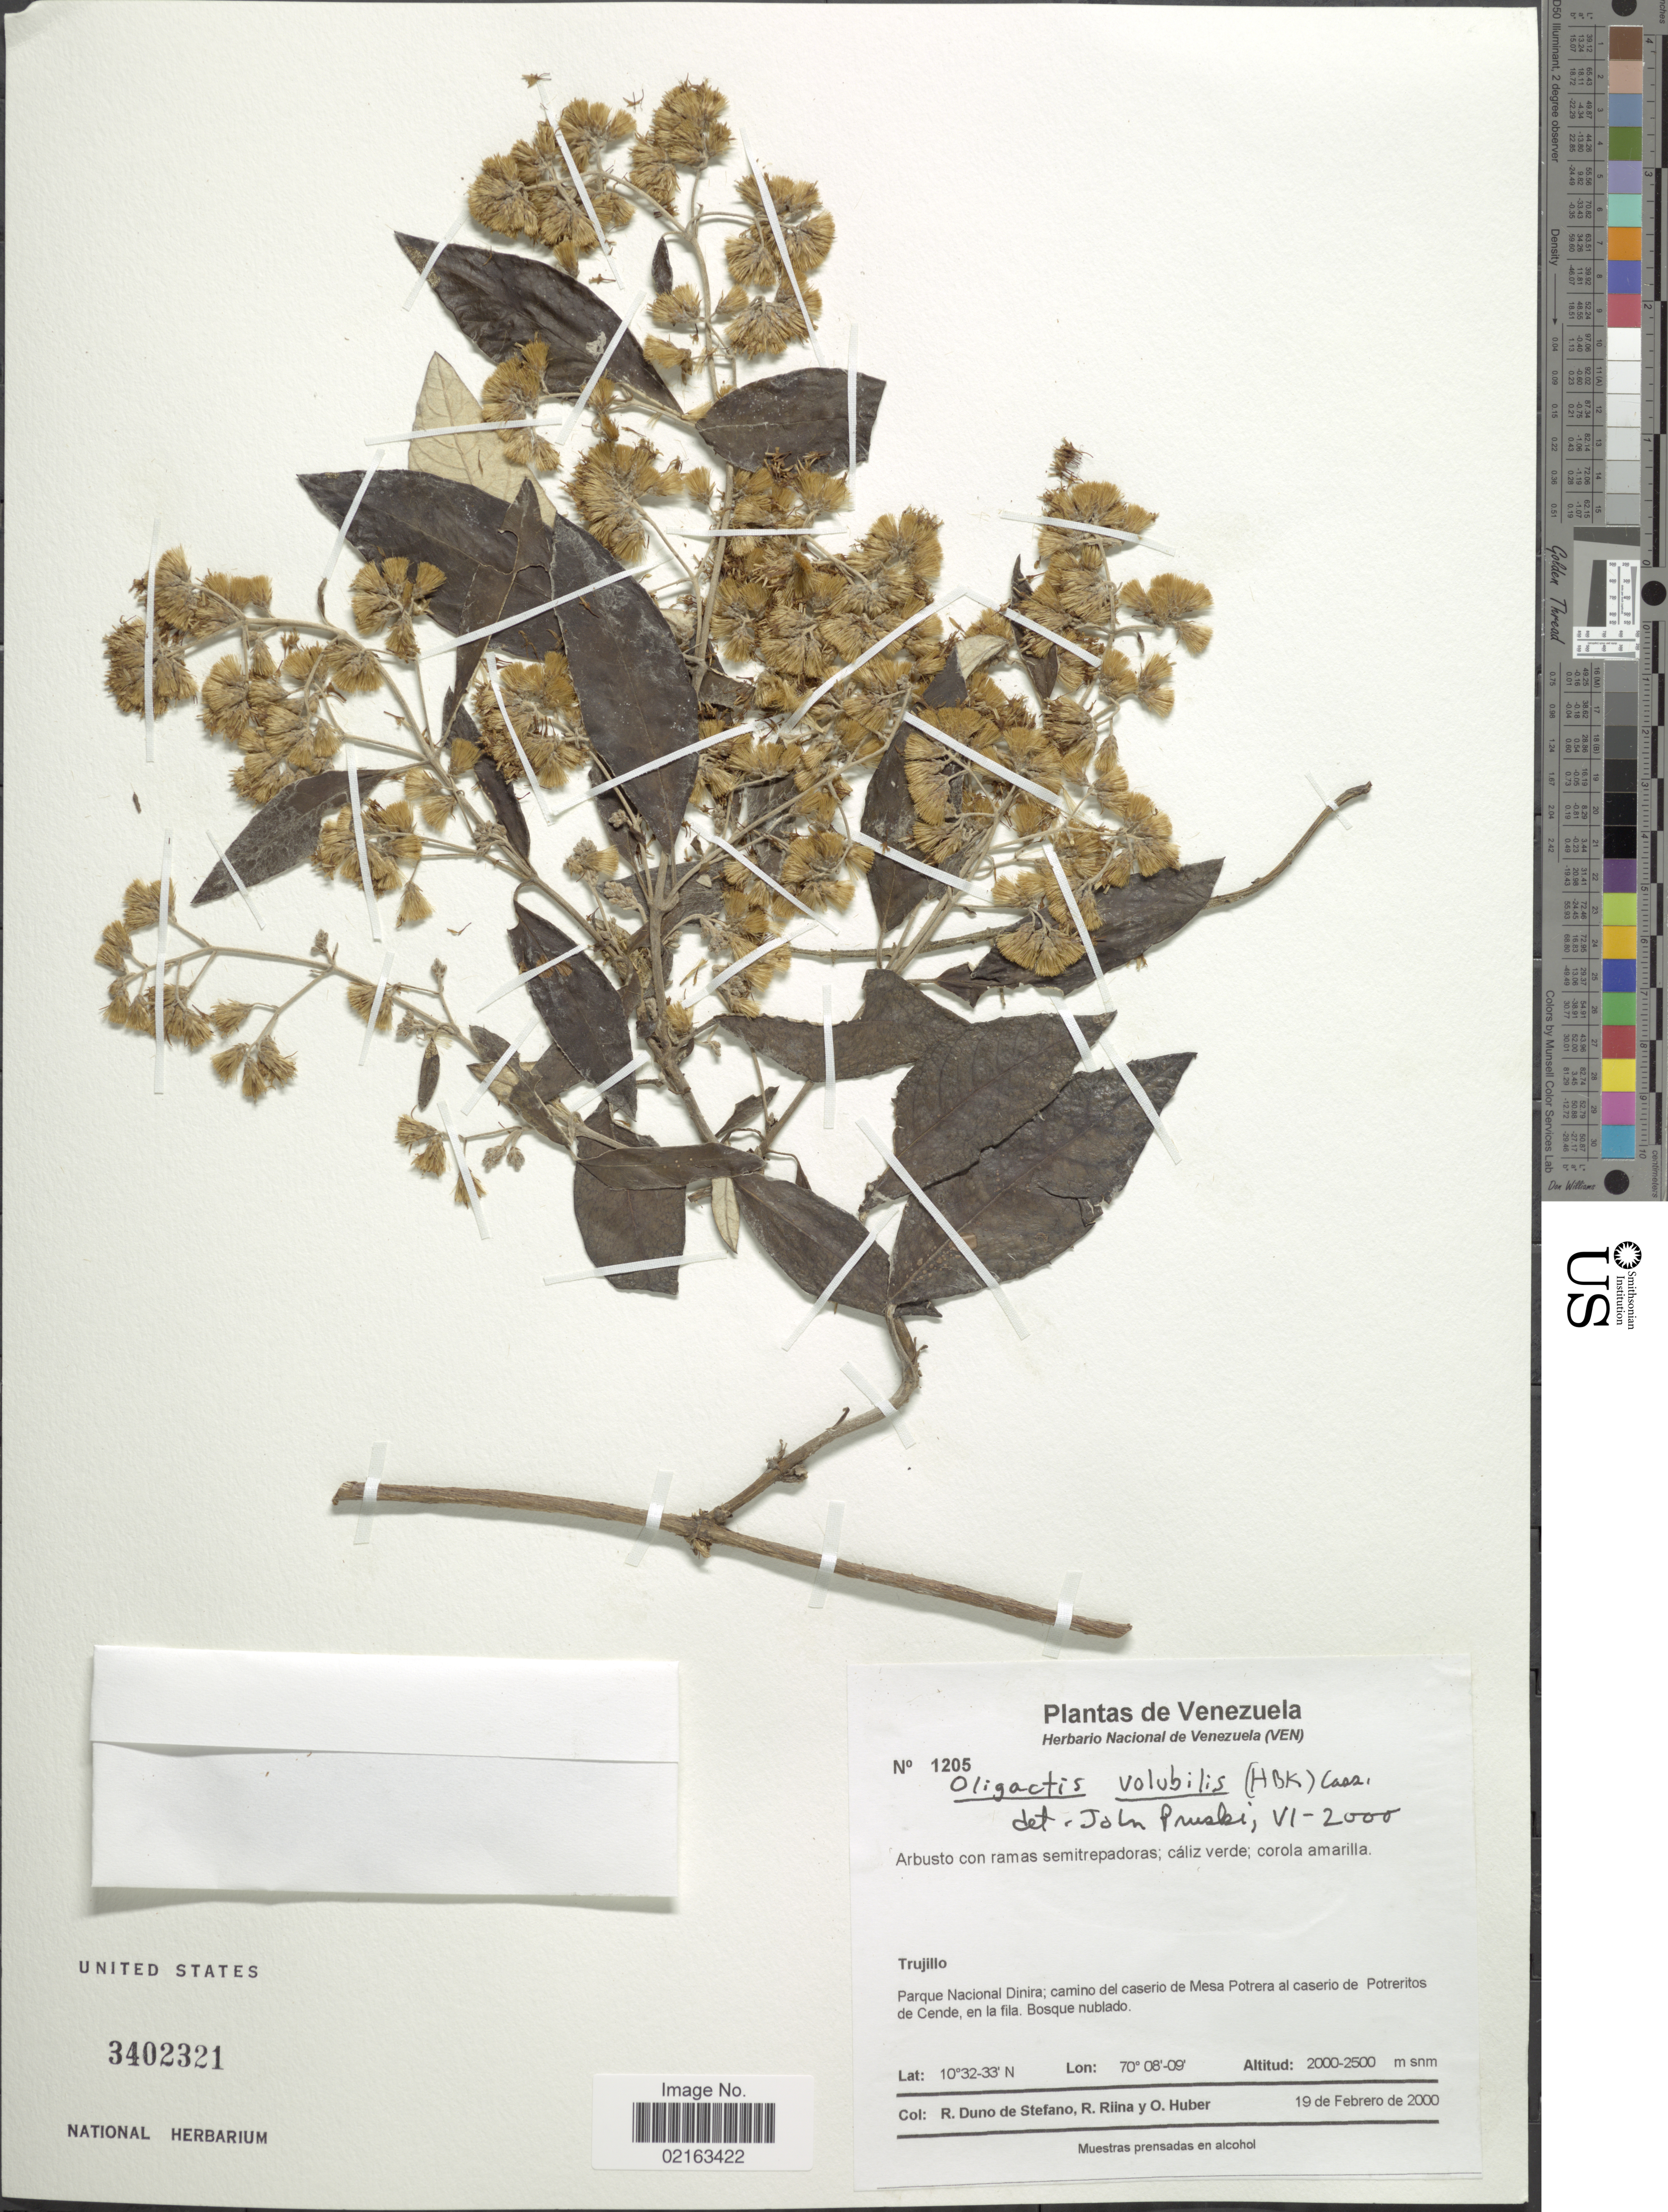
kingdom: Plantae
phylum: Tracheophyta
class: Magnoliopsida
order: Asterales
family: Asteraceae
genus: Oligactis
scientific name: Oligactis volubilis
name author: (Kunth) Cass.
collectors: R. Duno de Stefano, R. Riina & O. Huber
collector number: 1205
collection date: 2000-02-19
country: Venezuela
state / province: Trujillo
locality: Trujillo. Parque Nacional Dinira; camino del caserio de Mesa Potrera al caserio de Potreritos de Cende, en la fila. Bosque nublado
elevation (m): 2000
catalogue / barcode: US 3402321